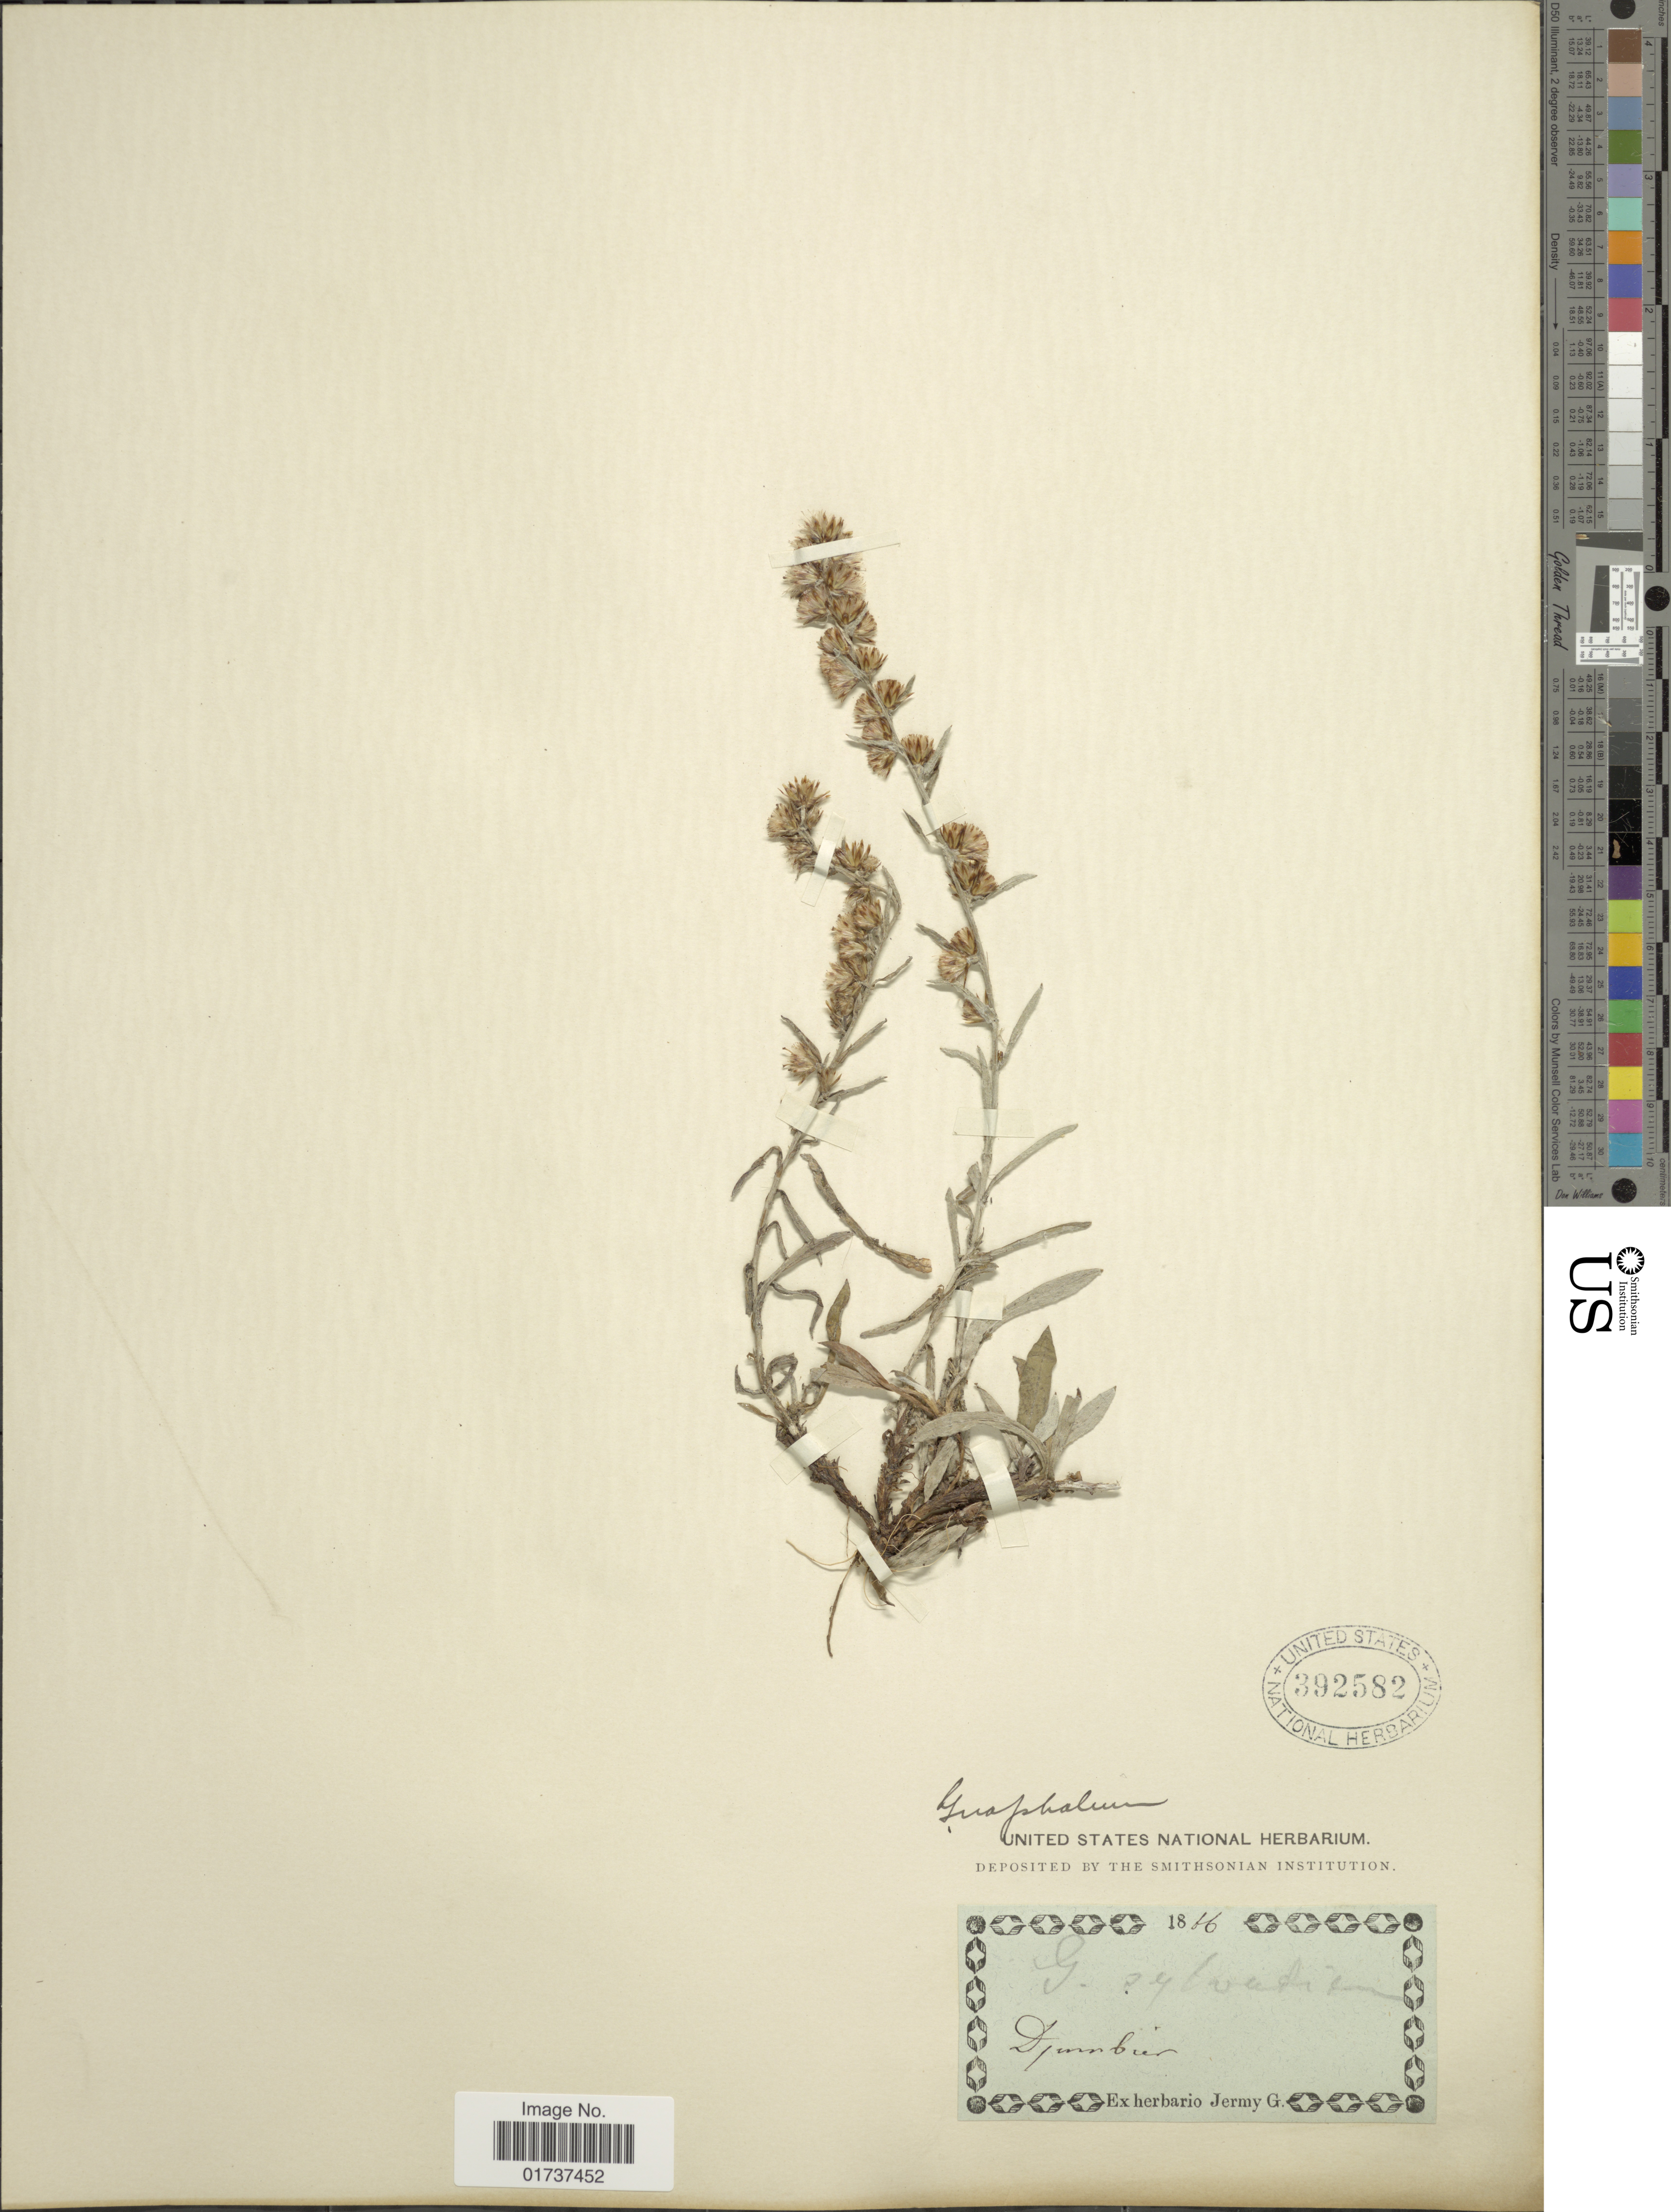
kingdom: Plantae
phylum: Tracheophyta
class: Magnoliopsida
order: Asterales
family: Asteraceae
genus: Gnaphalium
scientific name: Gnaphalium sylvaticum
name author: L.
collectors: ex herb. G. Jermy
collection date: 1866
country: Slovakia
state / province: Banskobystricky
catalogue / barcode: US 392582